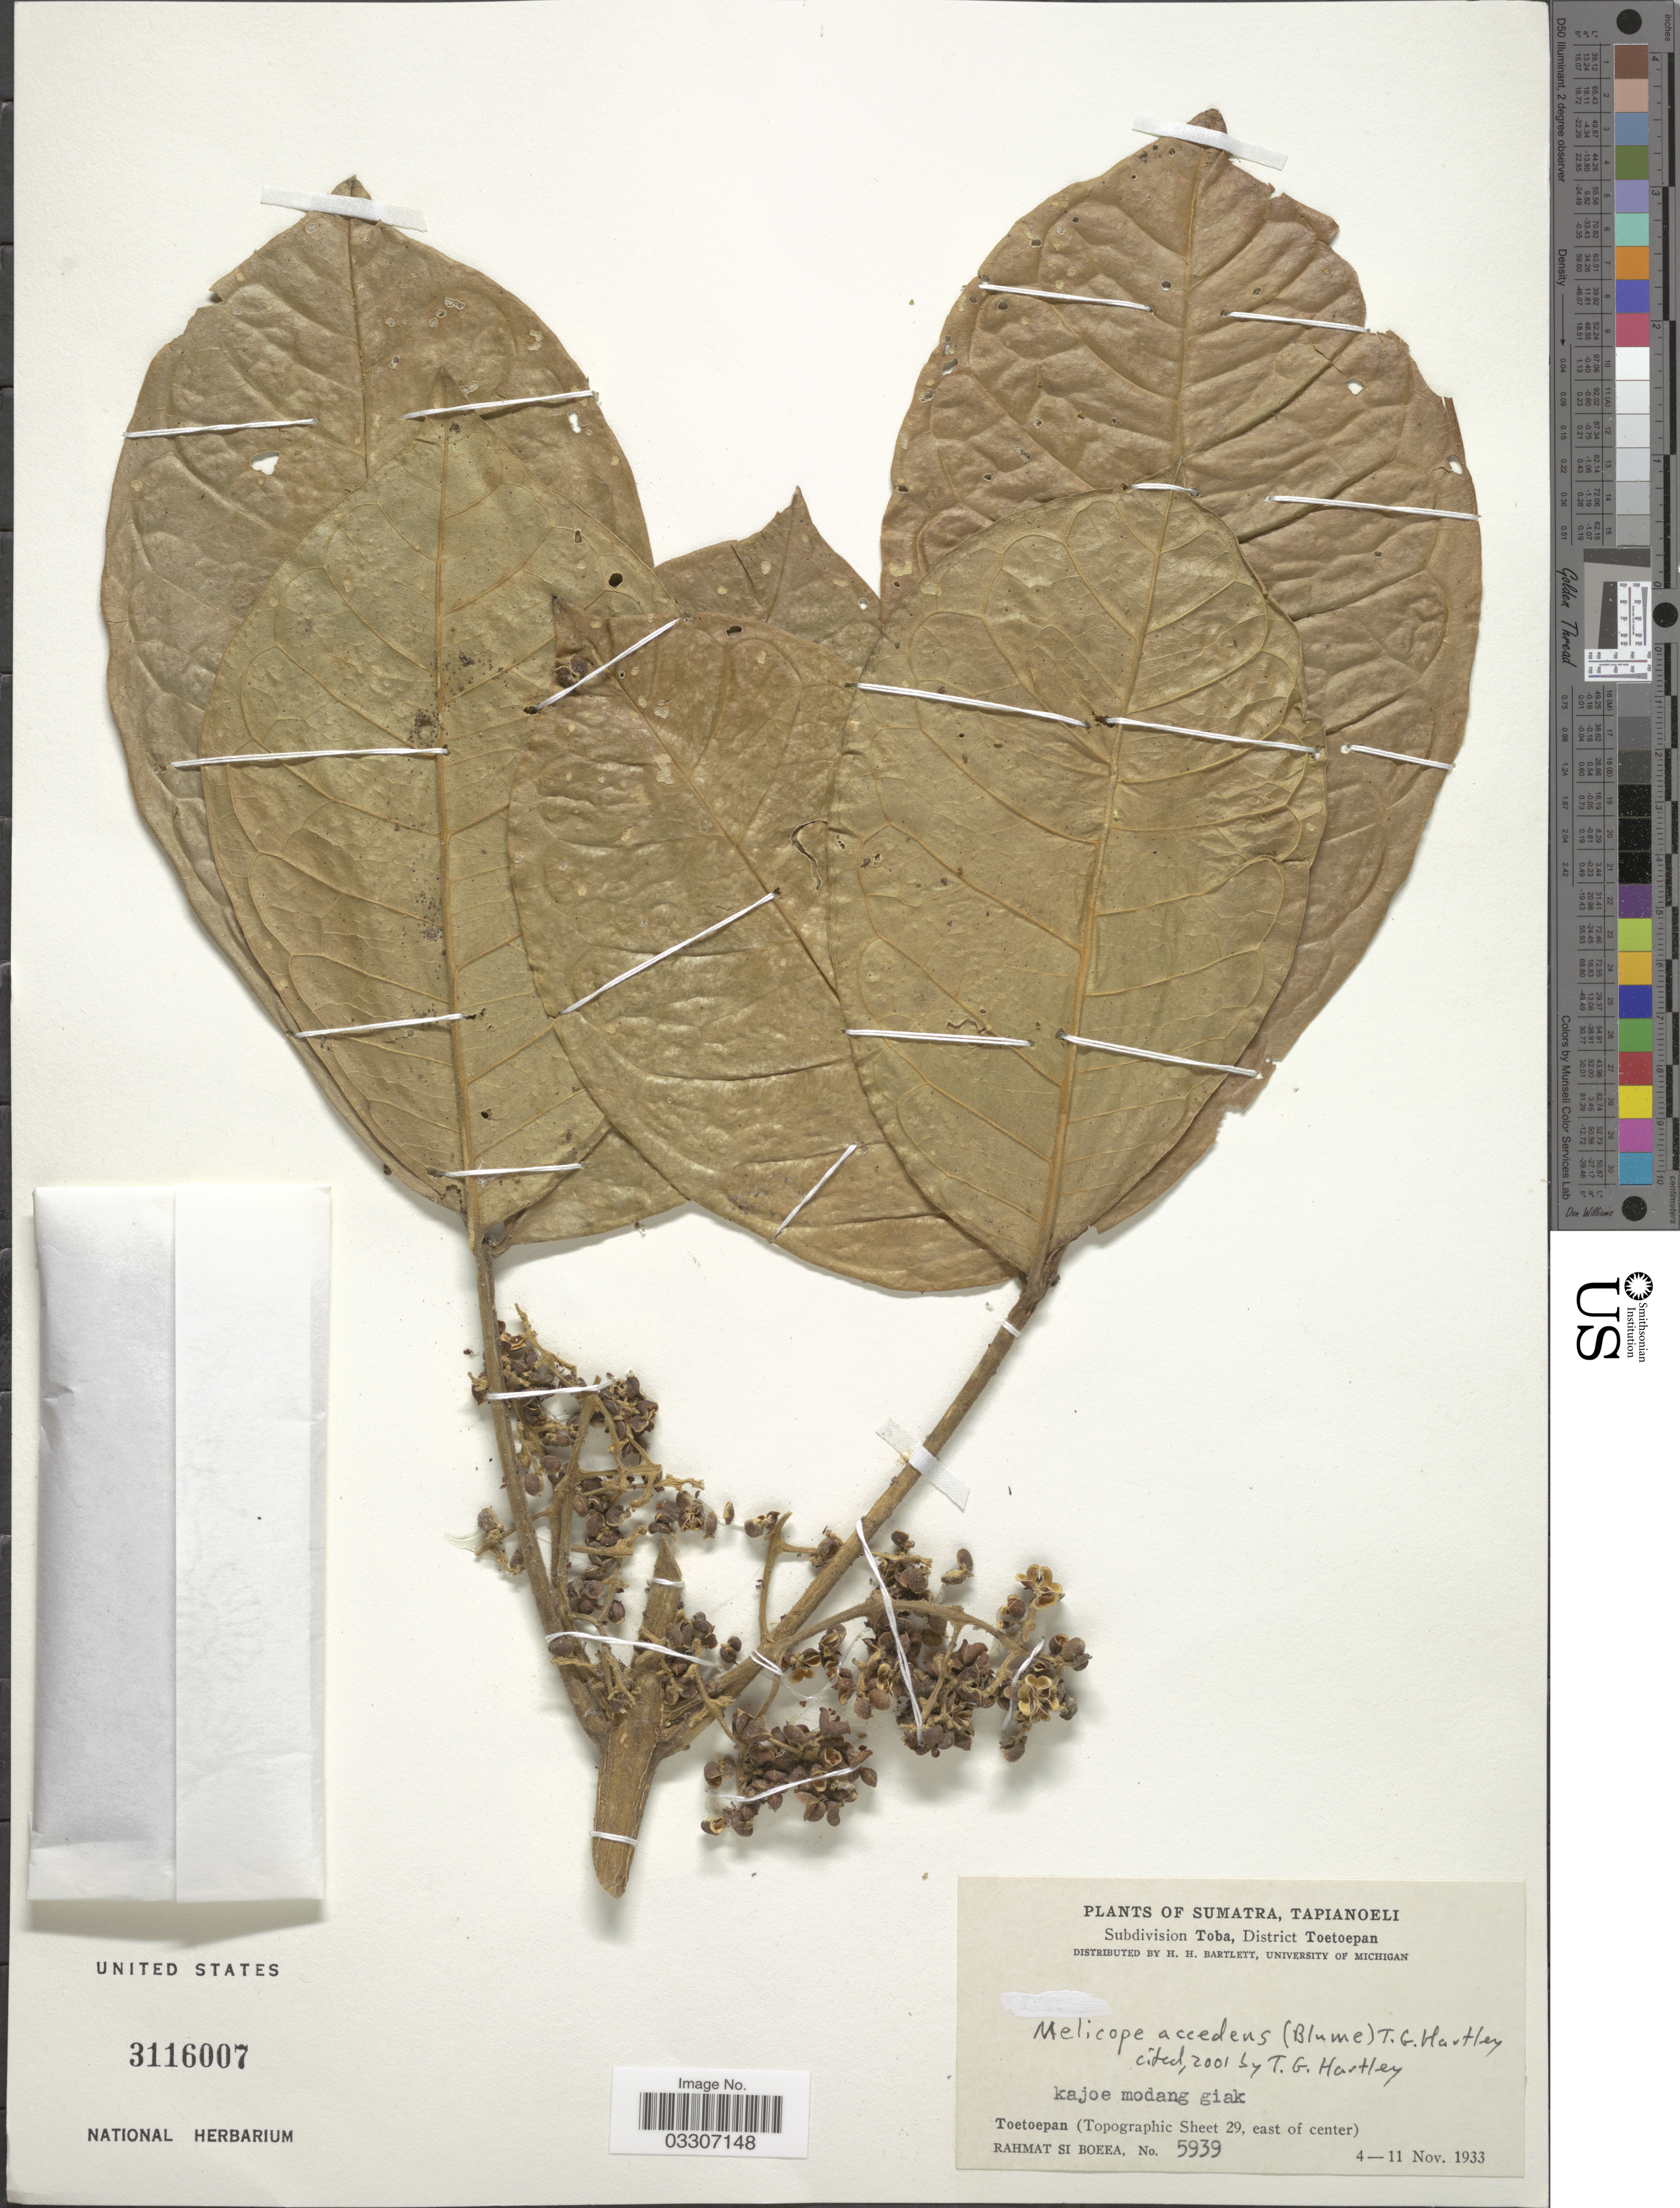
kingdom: Plantae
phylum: Tracheophyta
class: Magnoliopsida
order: Sapindales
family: Rutaceae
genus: Melicope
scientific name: Melicope accedens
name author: (Blume) T.G. Hartley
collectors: Rahmat Si Boeea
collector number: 5939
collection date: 1933-11-04/1933-11-11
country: Indonesia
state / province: Sumatra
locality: Tapianoeli Subdivision Toba, District Toetoepan. Toetoepan (Topographic Sheet 29, east of center).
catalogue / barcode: US 3116007